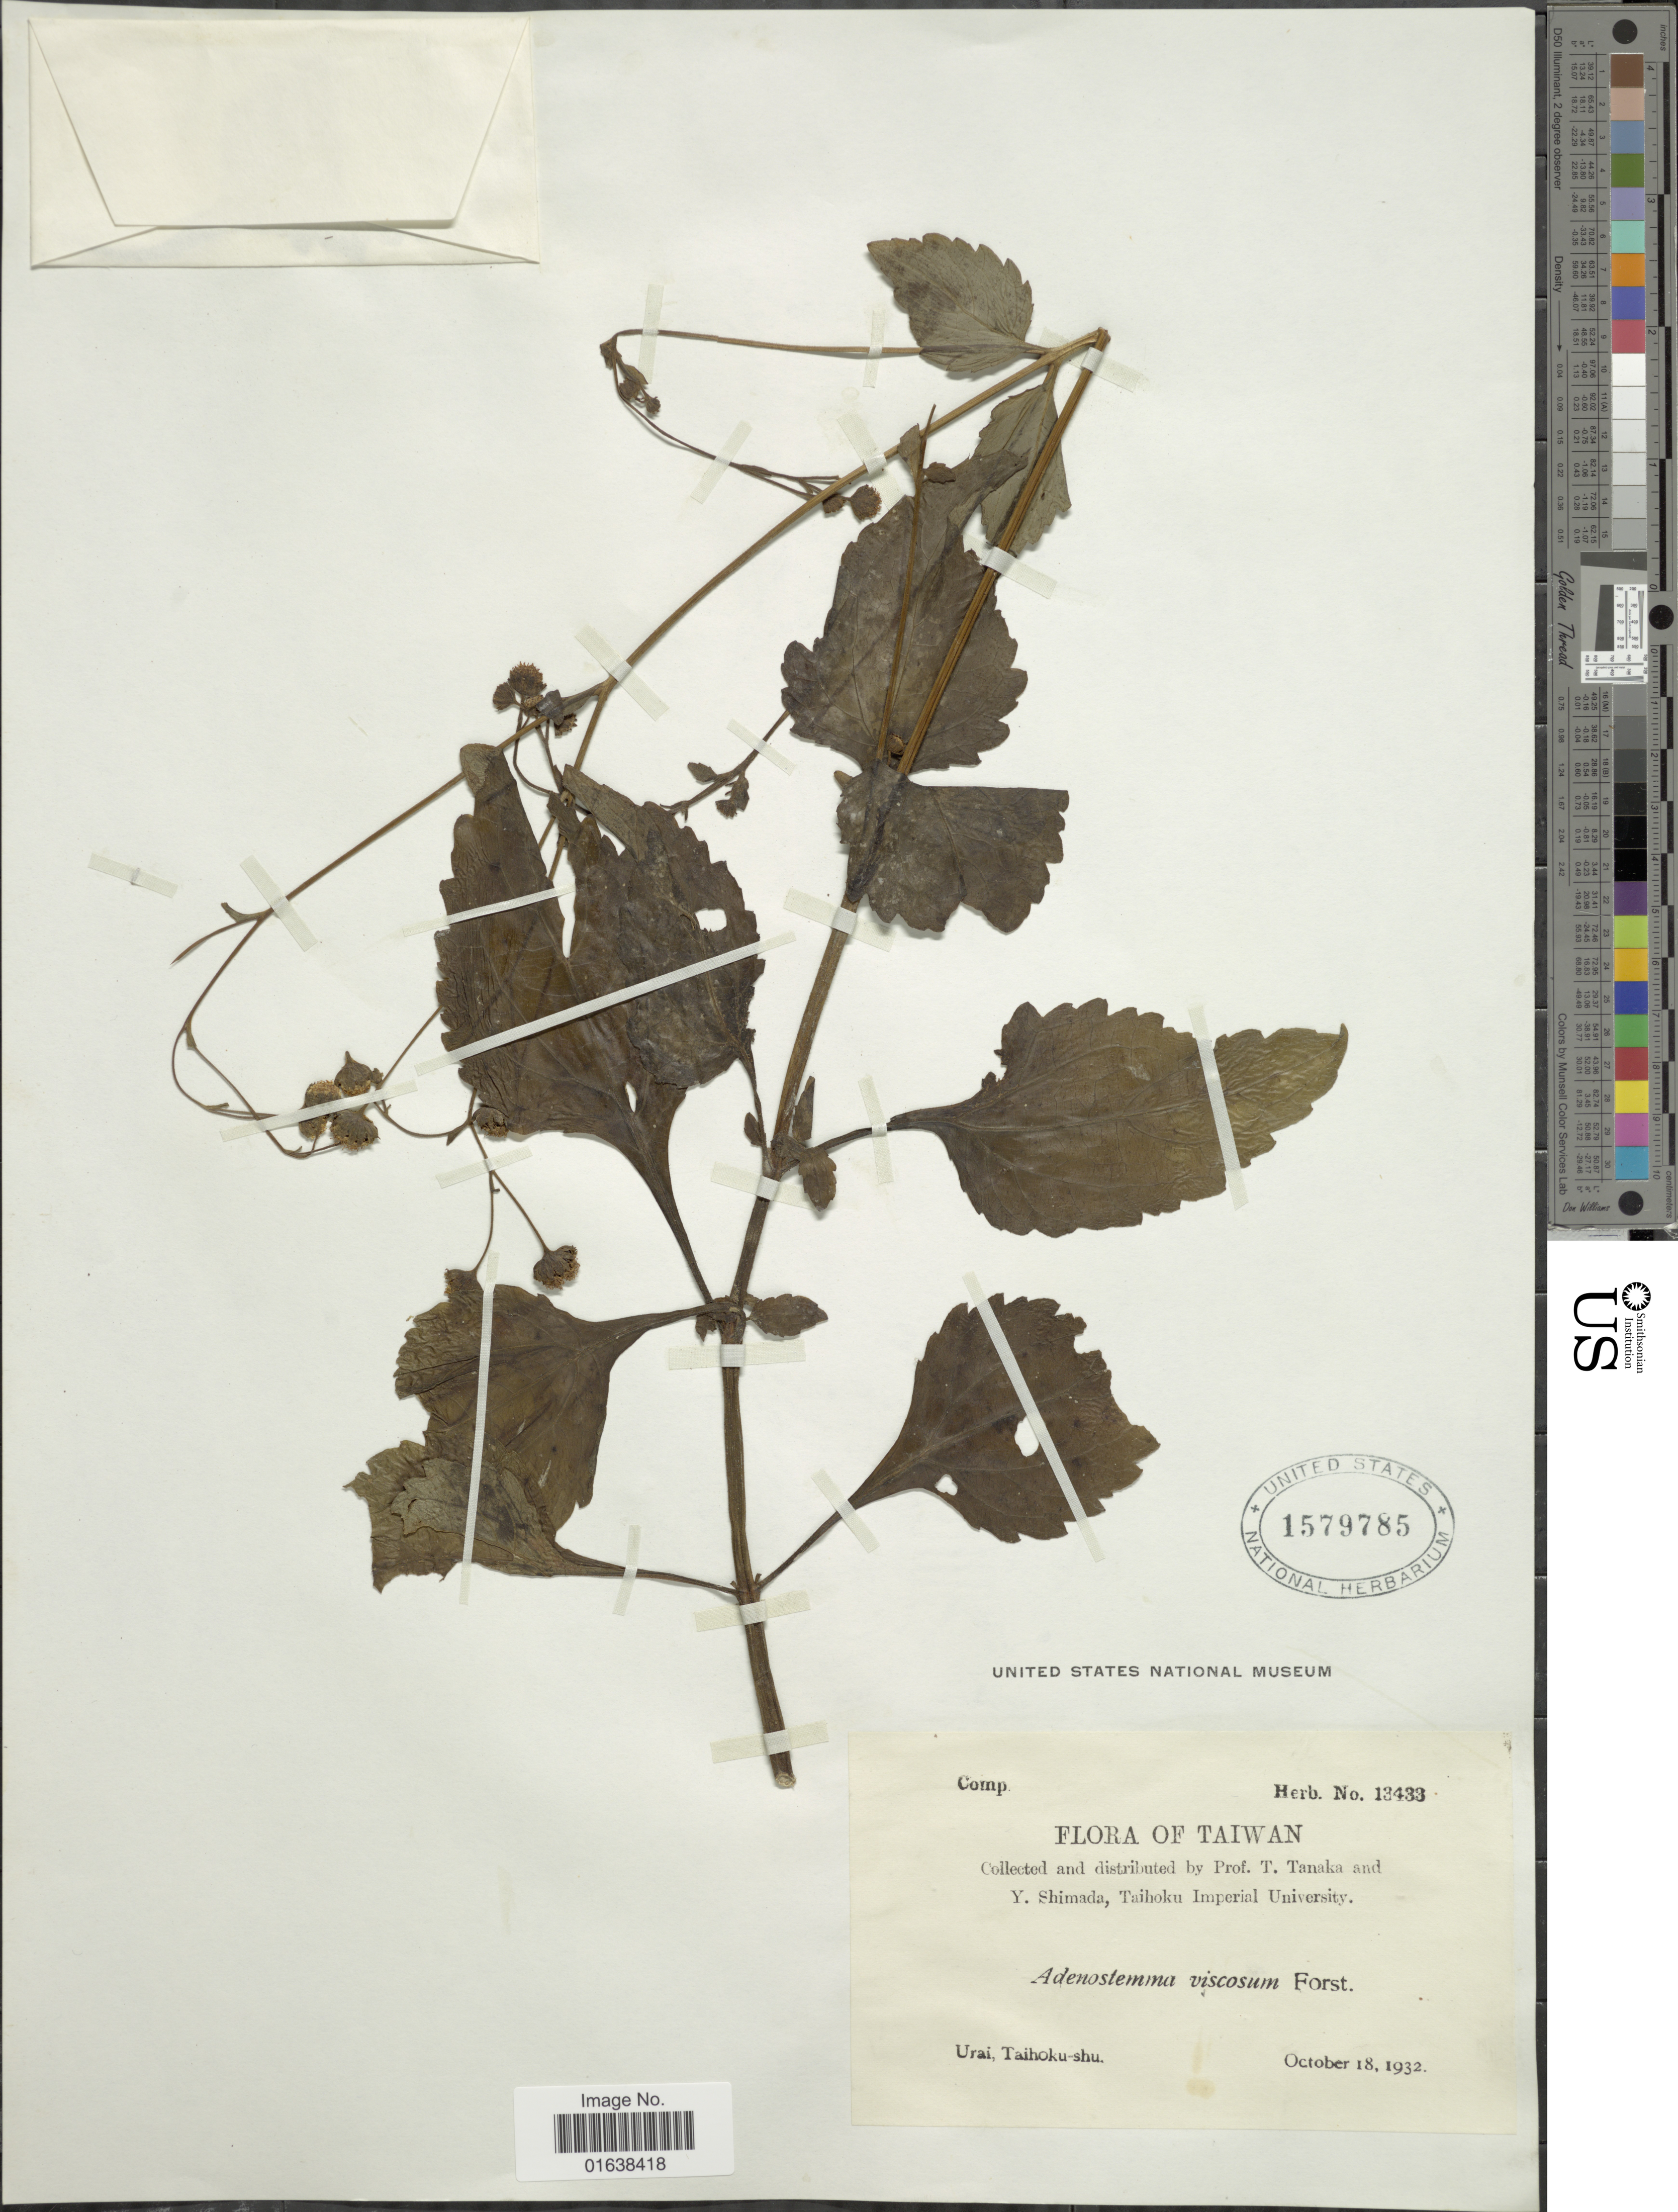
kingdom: Plantae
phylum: Tracheophyta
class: Magnoliopsida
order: Asterales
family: Asteraceae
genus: Adenostemma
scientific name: Adenostemma lavenia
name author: (L.) Kuntze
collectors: T. Tanaka & Y. Shimada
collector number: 13433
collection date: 1932-10-18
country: Taiwan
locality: Taiwan. Urai, Taihoku-shu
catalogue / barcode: US 1579785